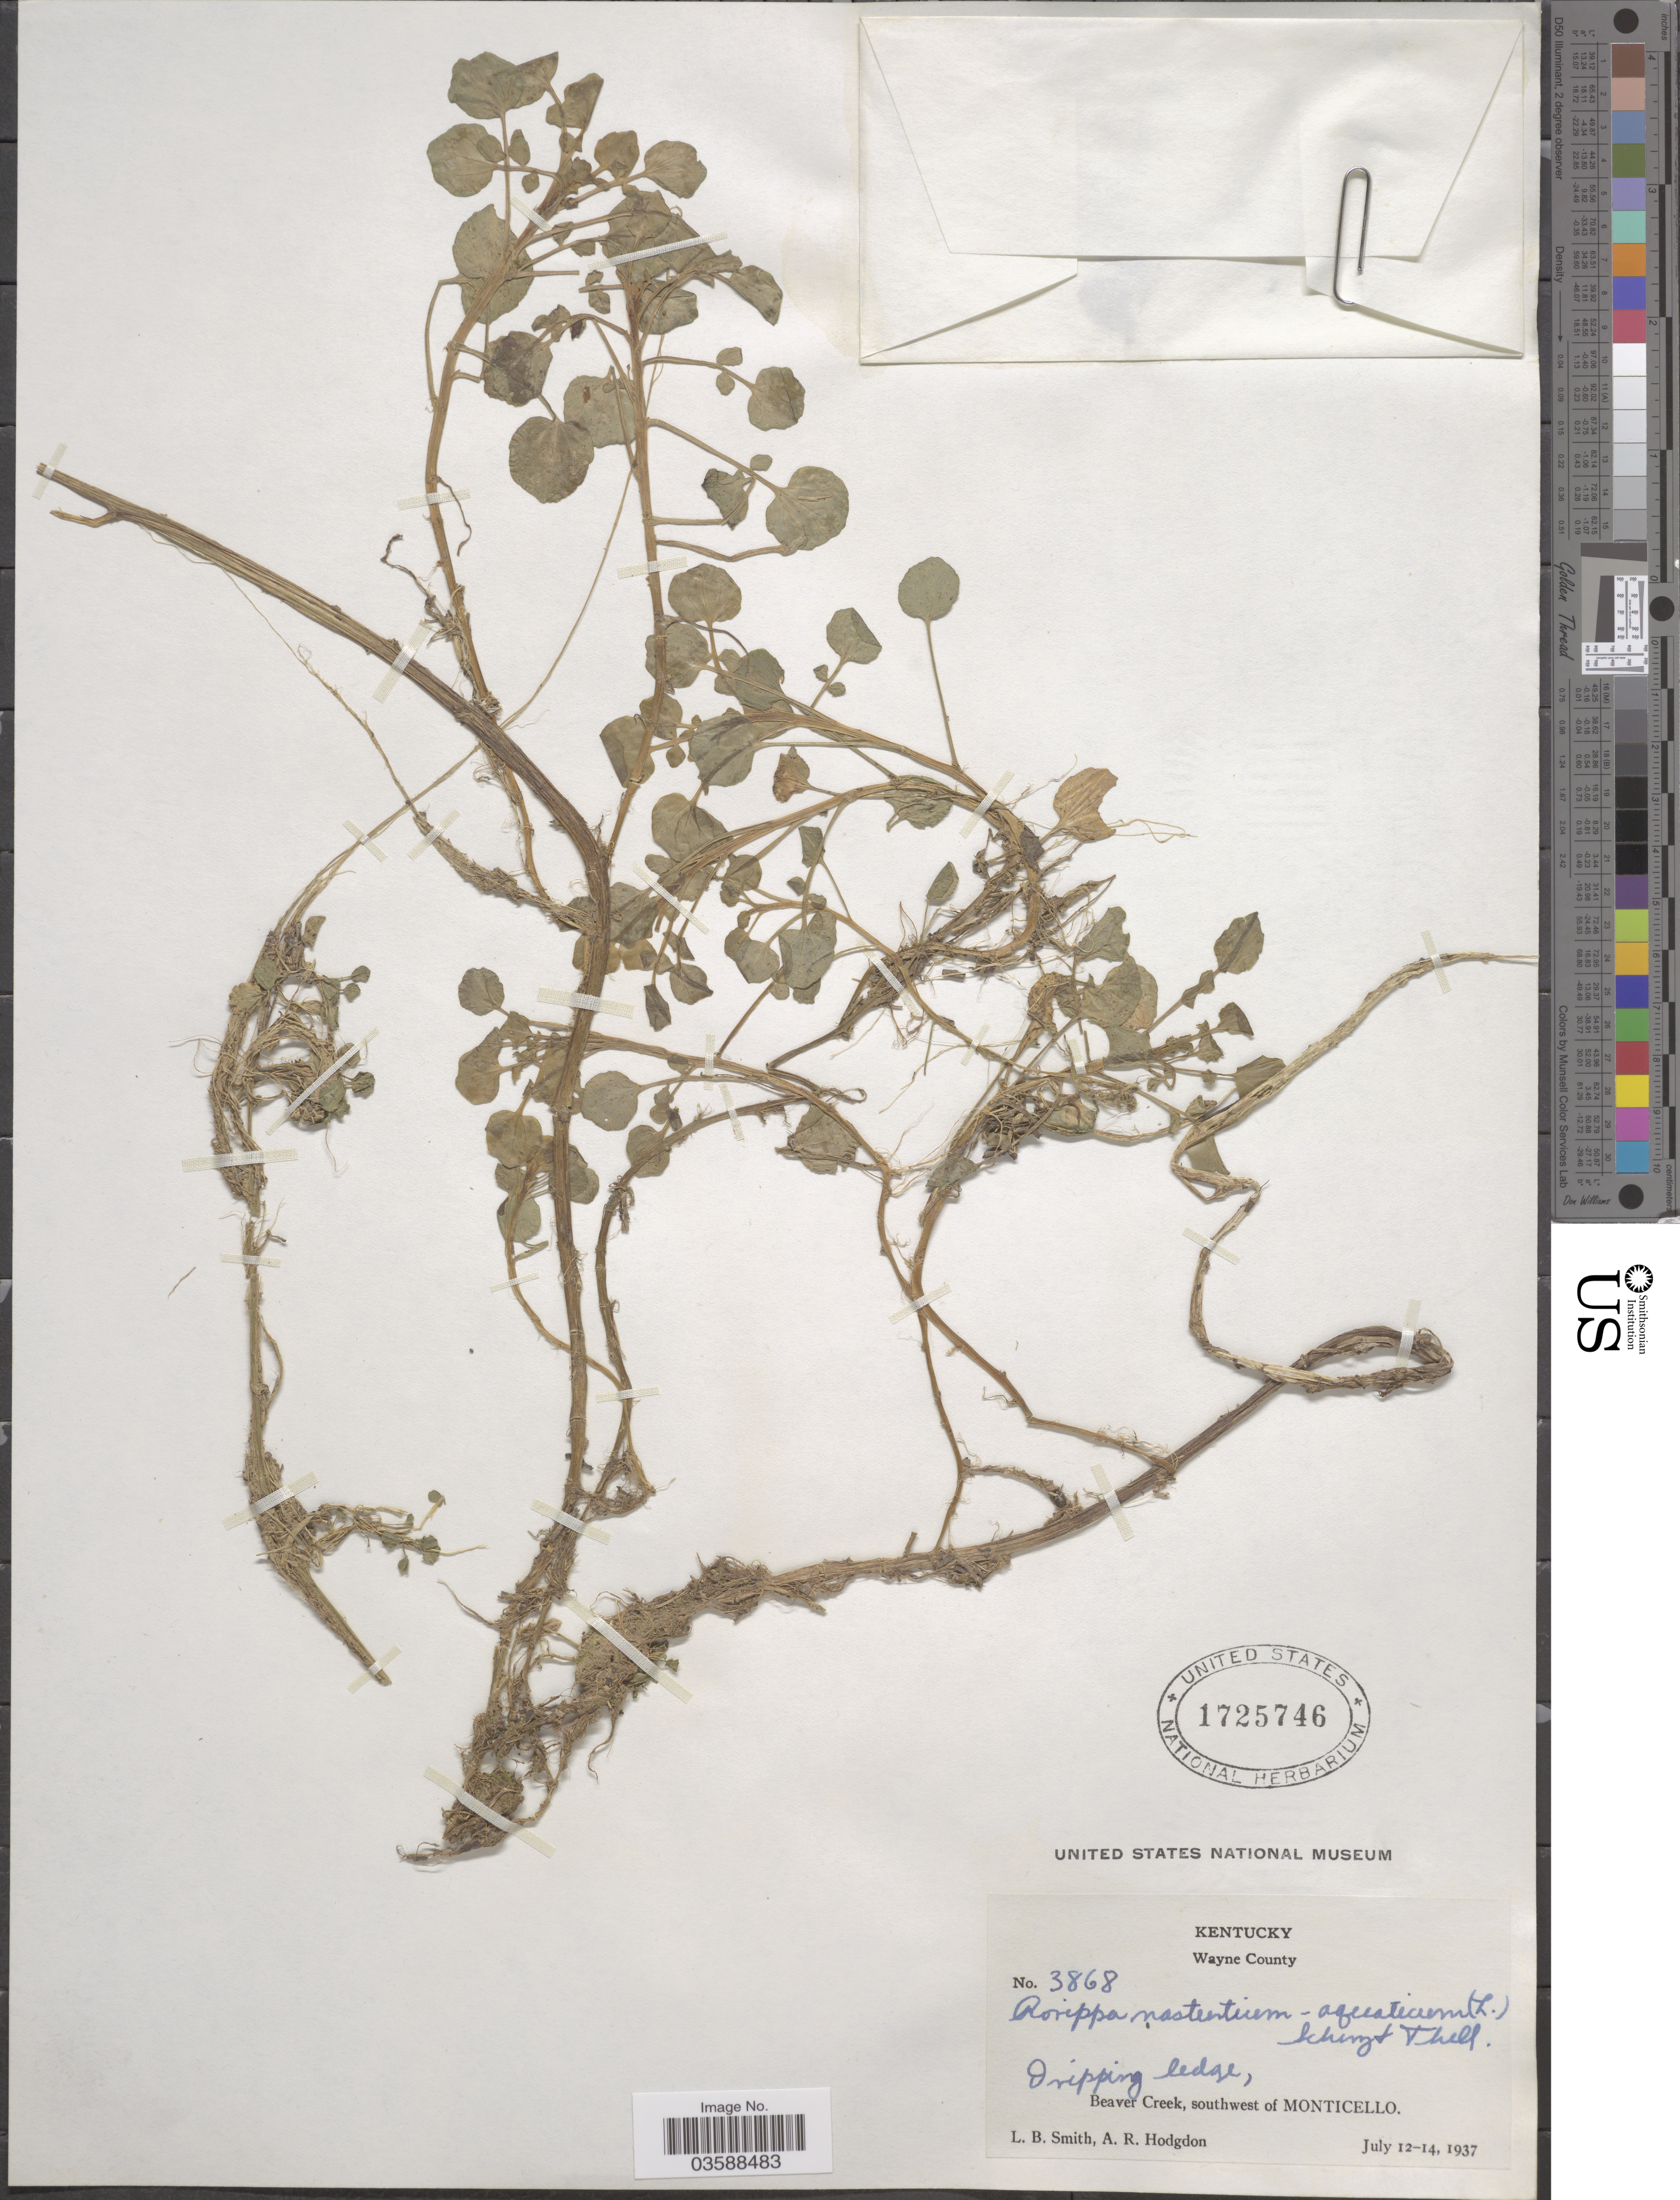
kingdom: Plantae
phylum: Tracheophyta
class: Magnoliopsida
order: Brassicales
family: Brassicaceae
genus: Nasturtium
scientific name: Nasturtium officinale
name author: R. Br.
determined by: Strong, M. T., (US), Smithsonian Institution - National Museum of Natural History (UNITED STATES)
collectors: L. Smith & A. R. Hodgdon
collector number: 3868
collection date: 1937-07-12/1937-07-14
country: United States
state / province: Kentucky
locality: Wayne County. Dripping ledge, Beaver Creek, southwest of Monticello.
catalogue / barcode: US 1725746